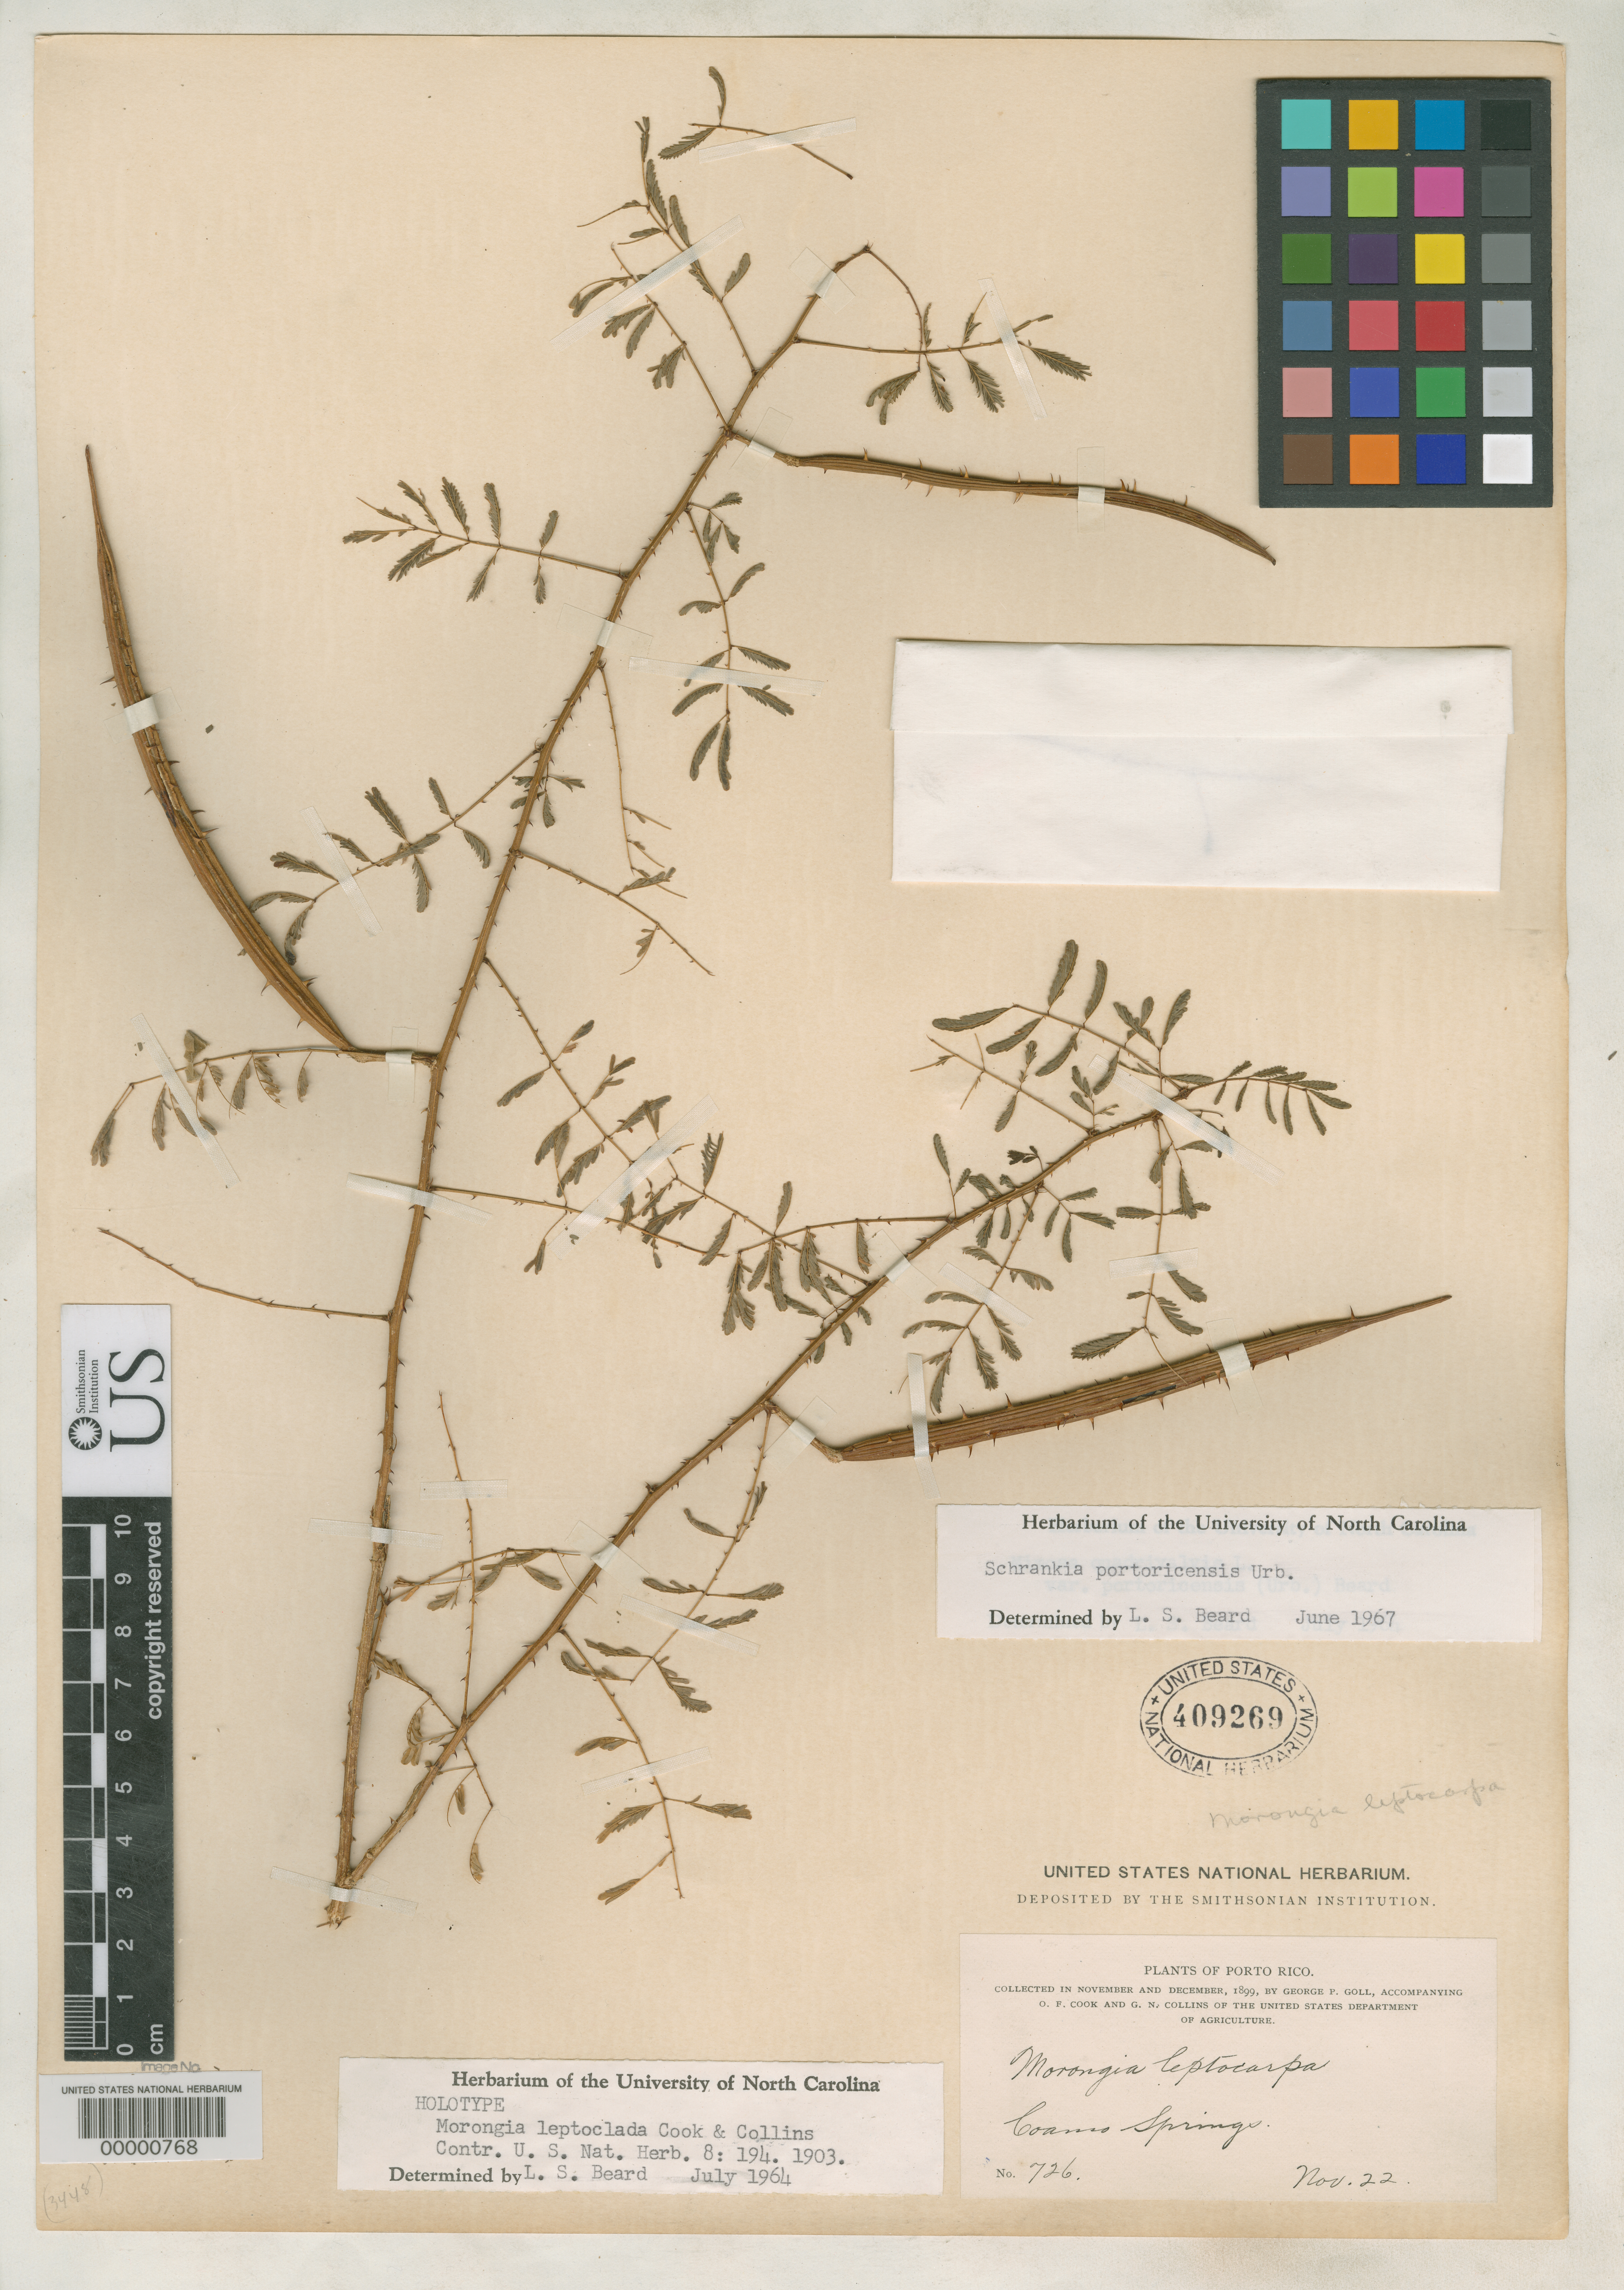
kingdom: Plantae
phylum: Tracheophyta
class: Magnoliopsida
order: Fabales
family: Fabaceae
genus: Morongia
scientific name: Morongia leptoclada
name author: O.F. Cook & G. N. Collins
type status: Holotype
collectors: G. Goll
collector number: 726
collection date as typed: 22 Nov 1899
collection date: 1899-11-22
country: Puerto Rico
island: Greater Antilles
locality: Sierra de Naguabo ad Rio Blanco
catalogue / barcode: US 409269